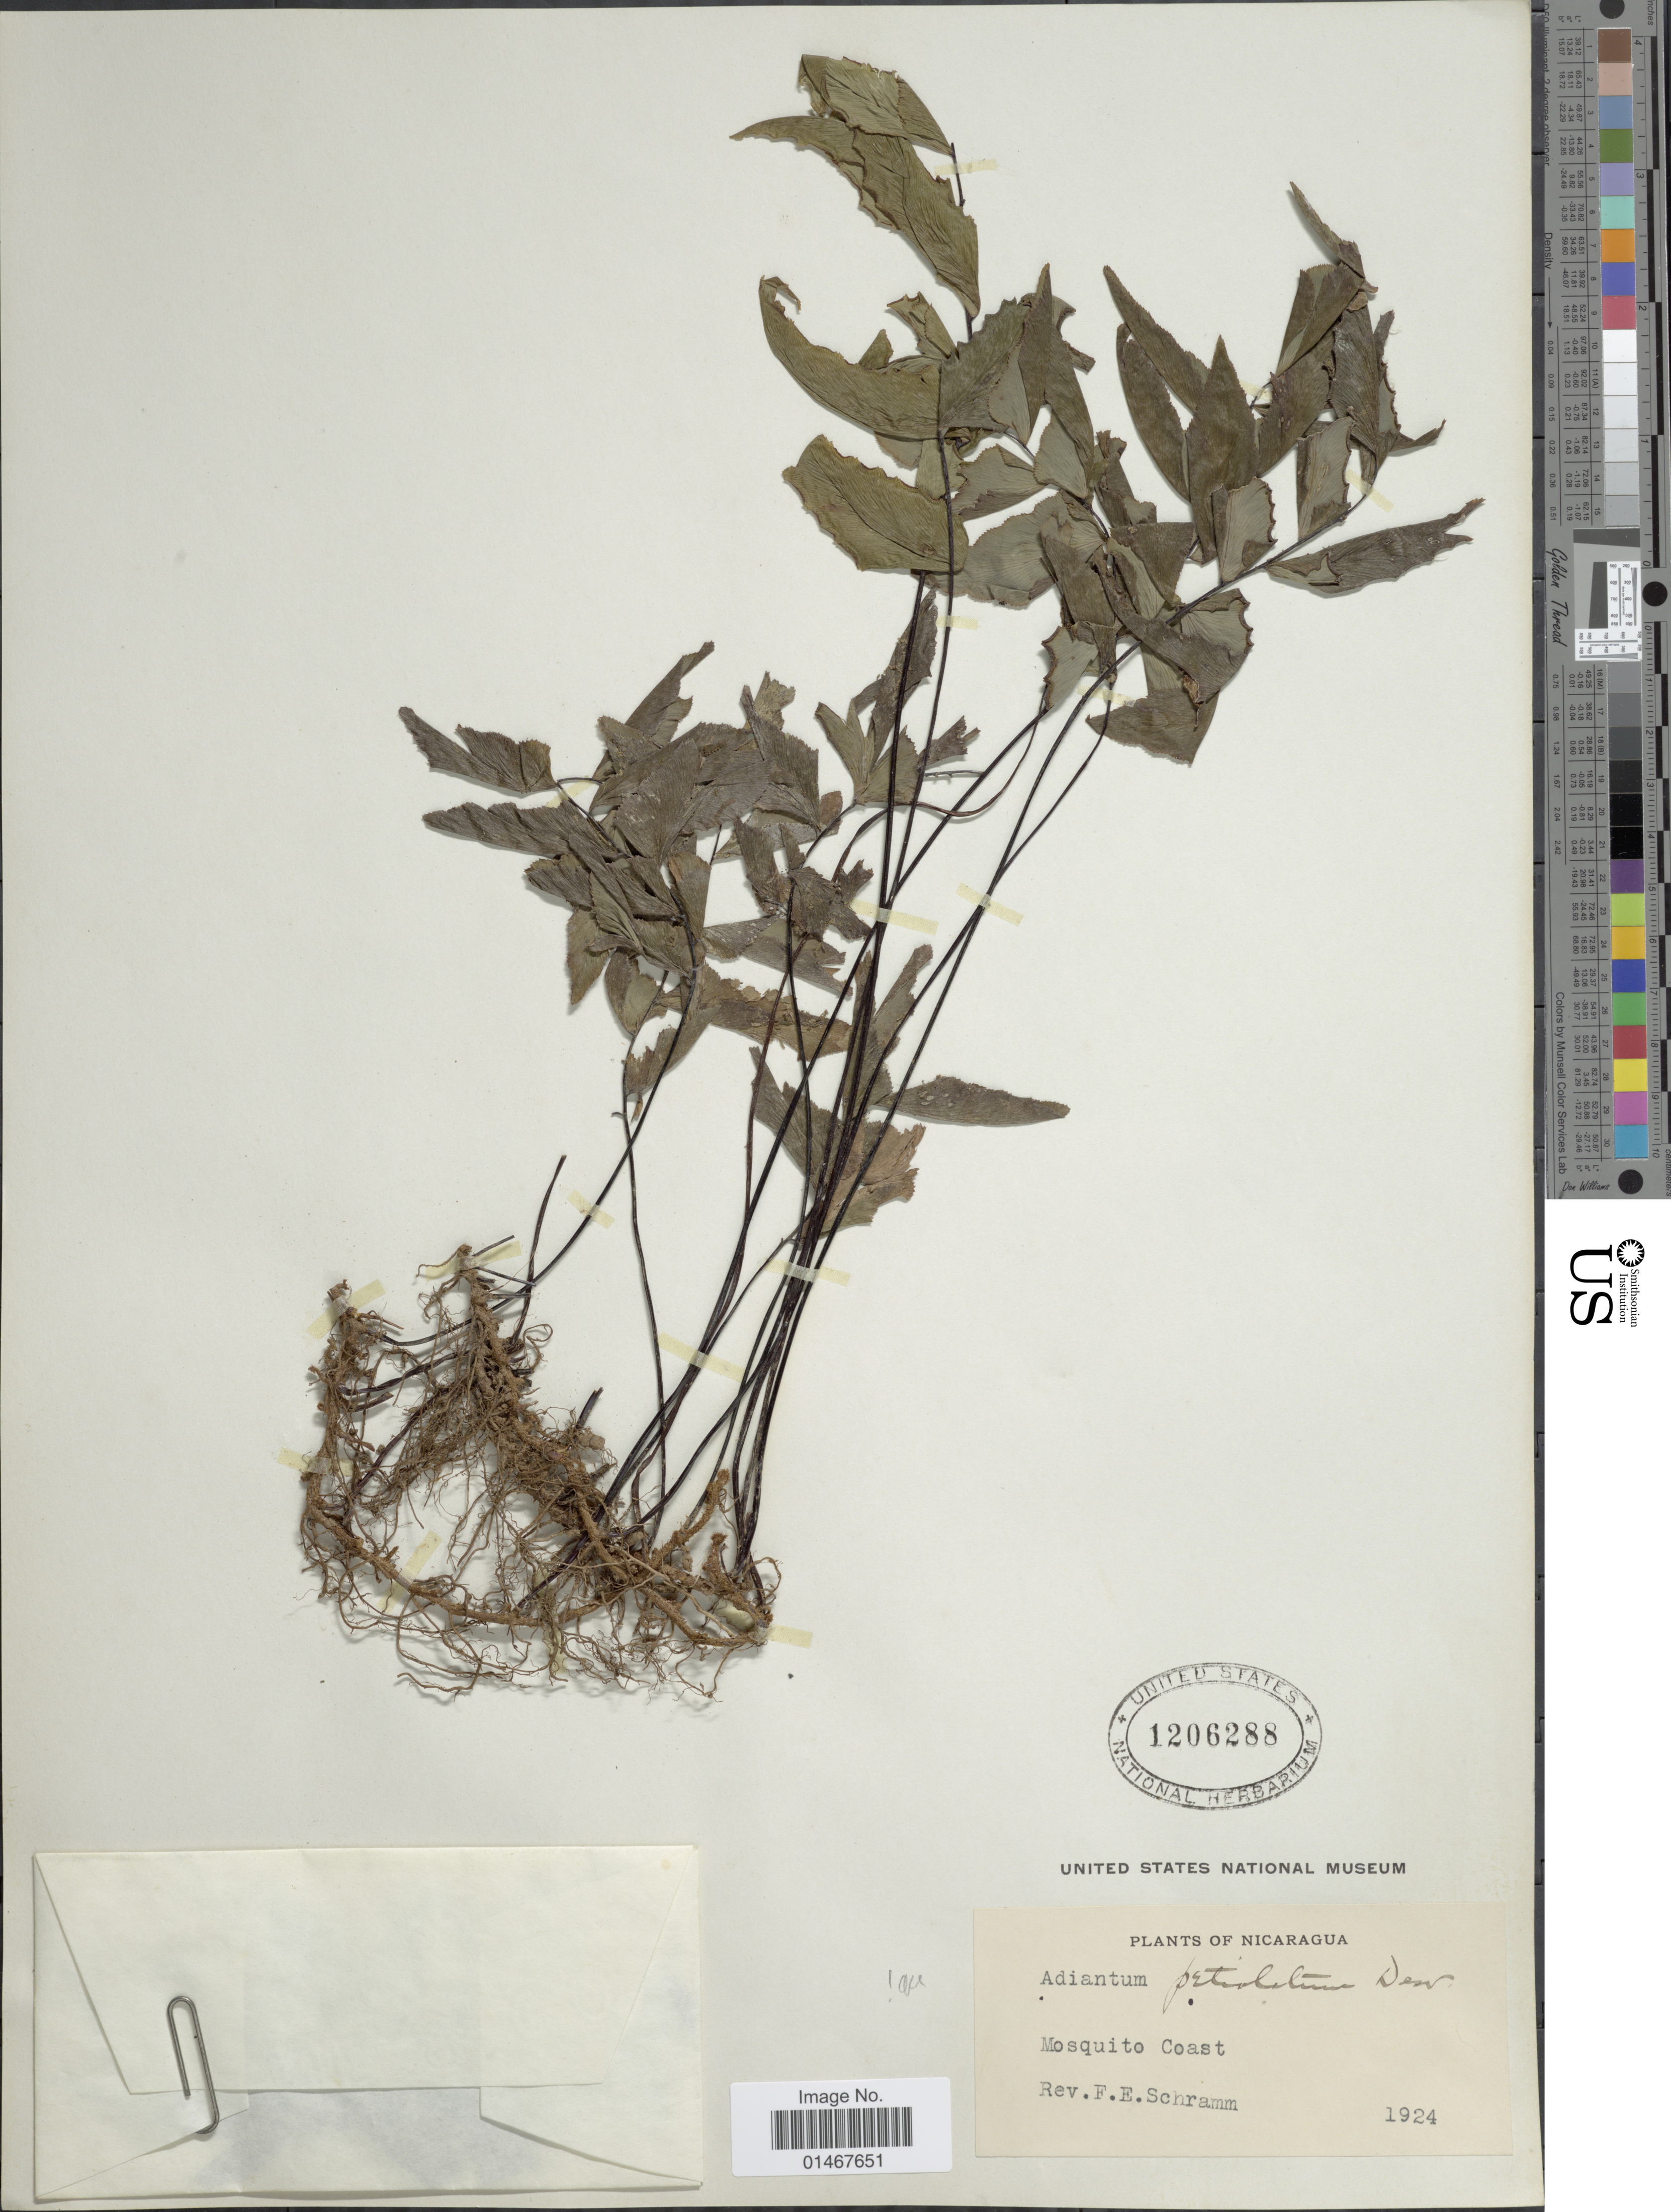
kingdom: Plantae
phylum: Tracheophyta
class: Polypodiopsida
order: Polypodiales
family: Pteridaceae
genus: Adiantum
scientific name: Adiantum petiolatum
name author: Desv.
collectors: F. E. Schramm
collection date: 1924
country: Nicaragua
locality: Mosquito Coast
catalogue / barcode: US 1206288